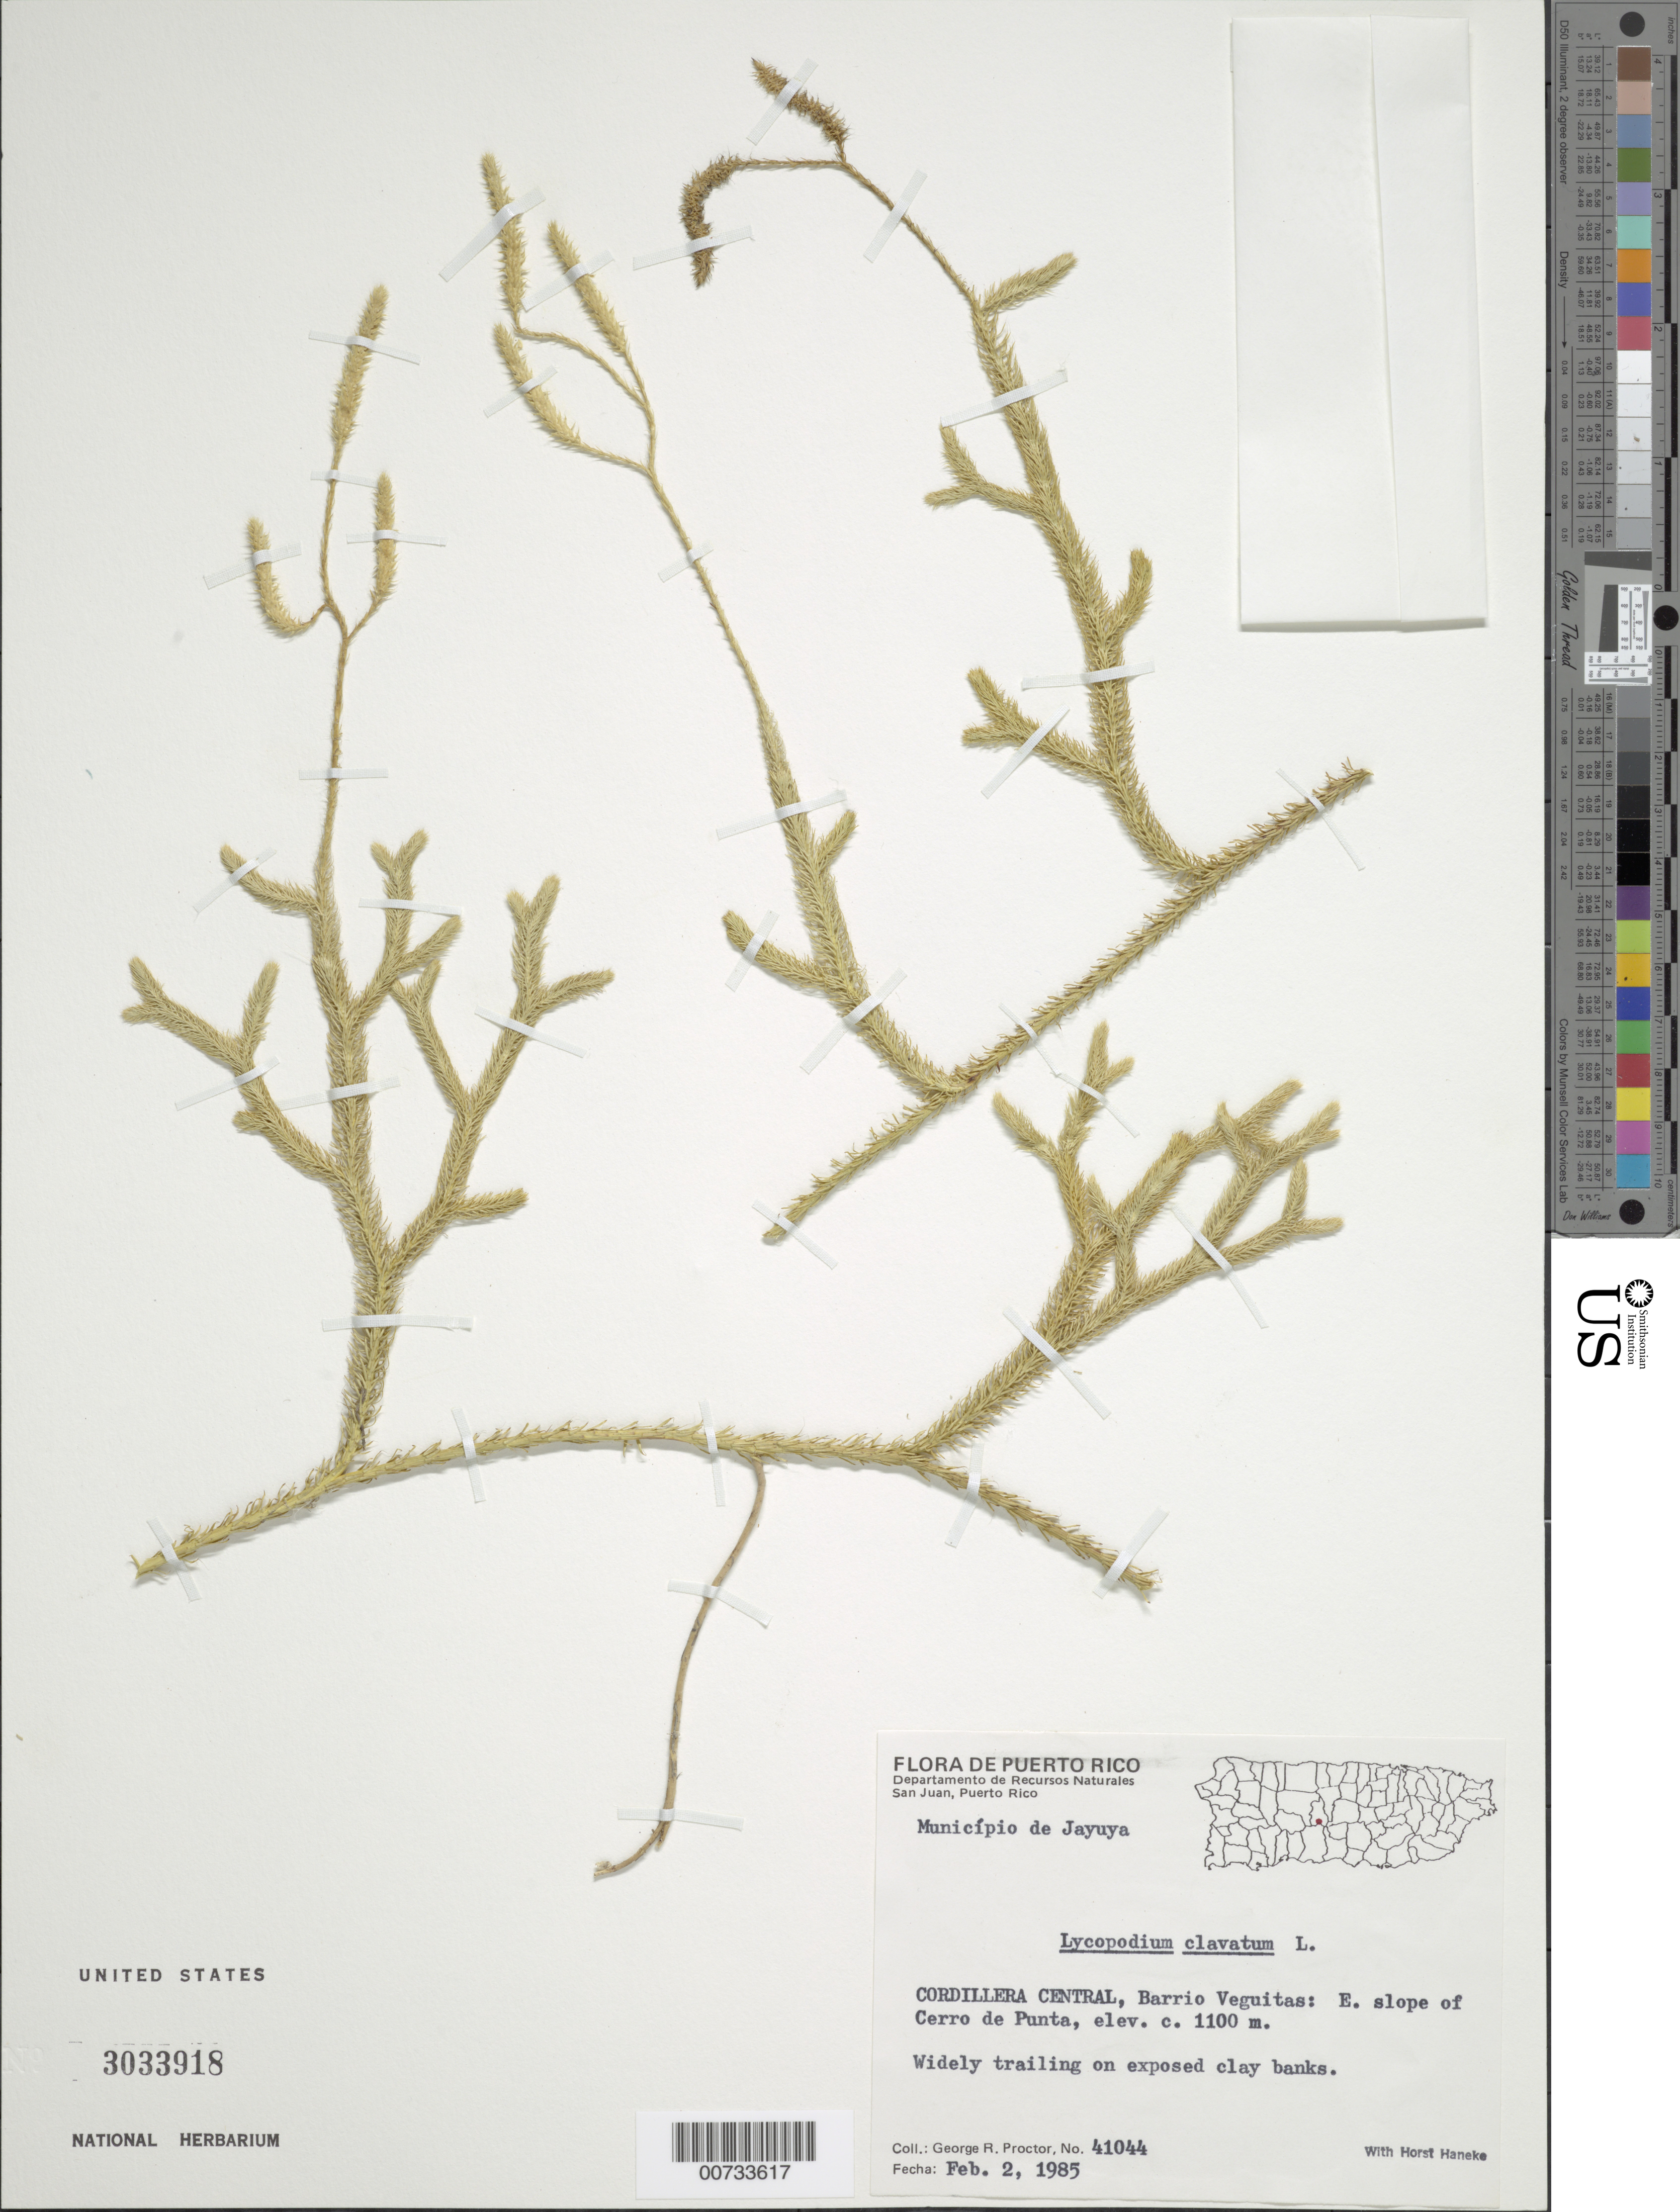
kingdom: Plantae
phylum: Tracheophyta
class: Lycopodiopsida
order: Lycopodiales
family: Lycopodiaceae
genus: Lycopodium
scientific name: Lycopodium clavatum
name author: L.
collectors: G. R. Proctor & H. Haneke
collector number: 41044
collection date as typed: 02 Feb 1985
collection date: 1985-02-02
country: Puerto Rico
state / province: Jayuya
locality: Mun. Jayuya: Cordillera Central, Barrio Veguitas: E slope of Cerro de Punta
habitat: Widely trailing on exposed clay banks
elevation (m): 1100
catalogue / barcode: US 3033918